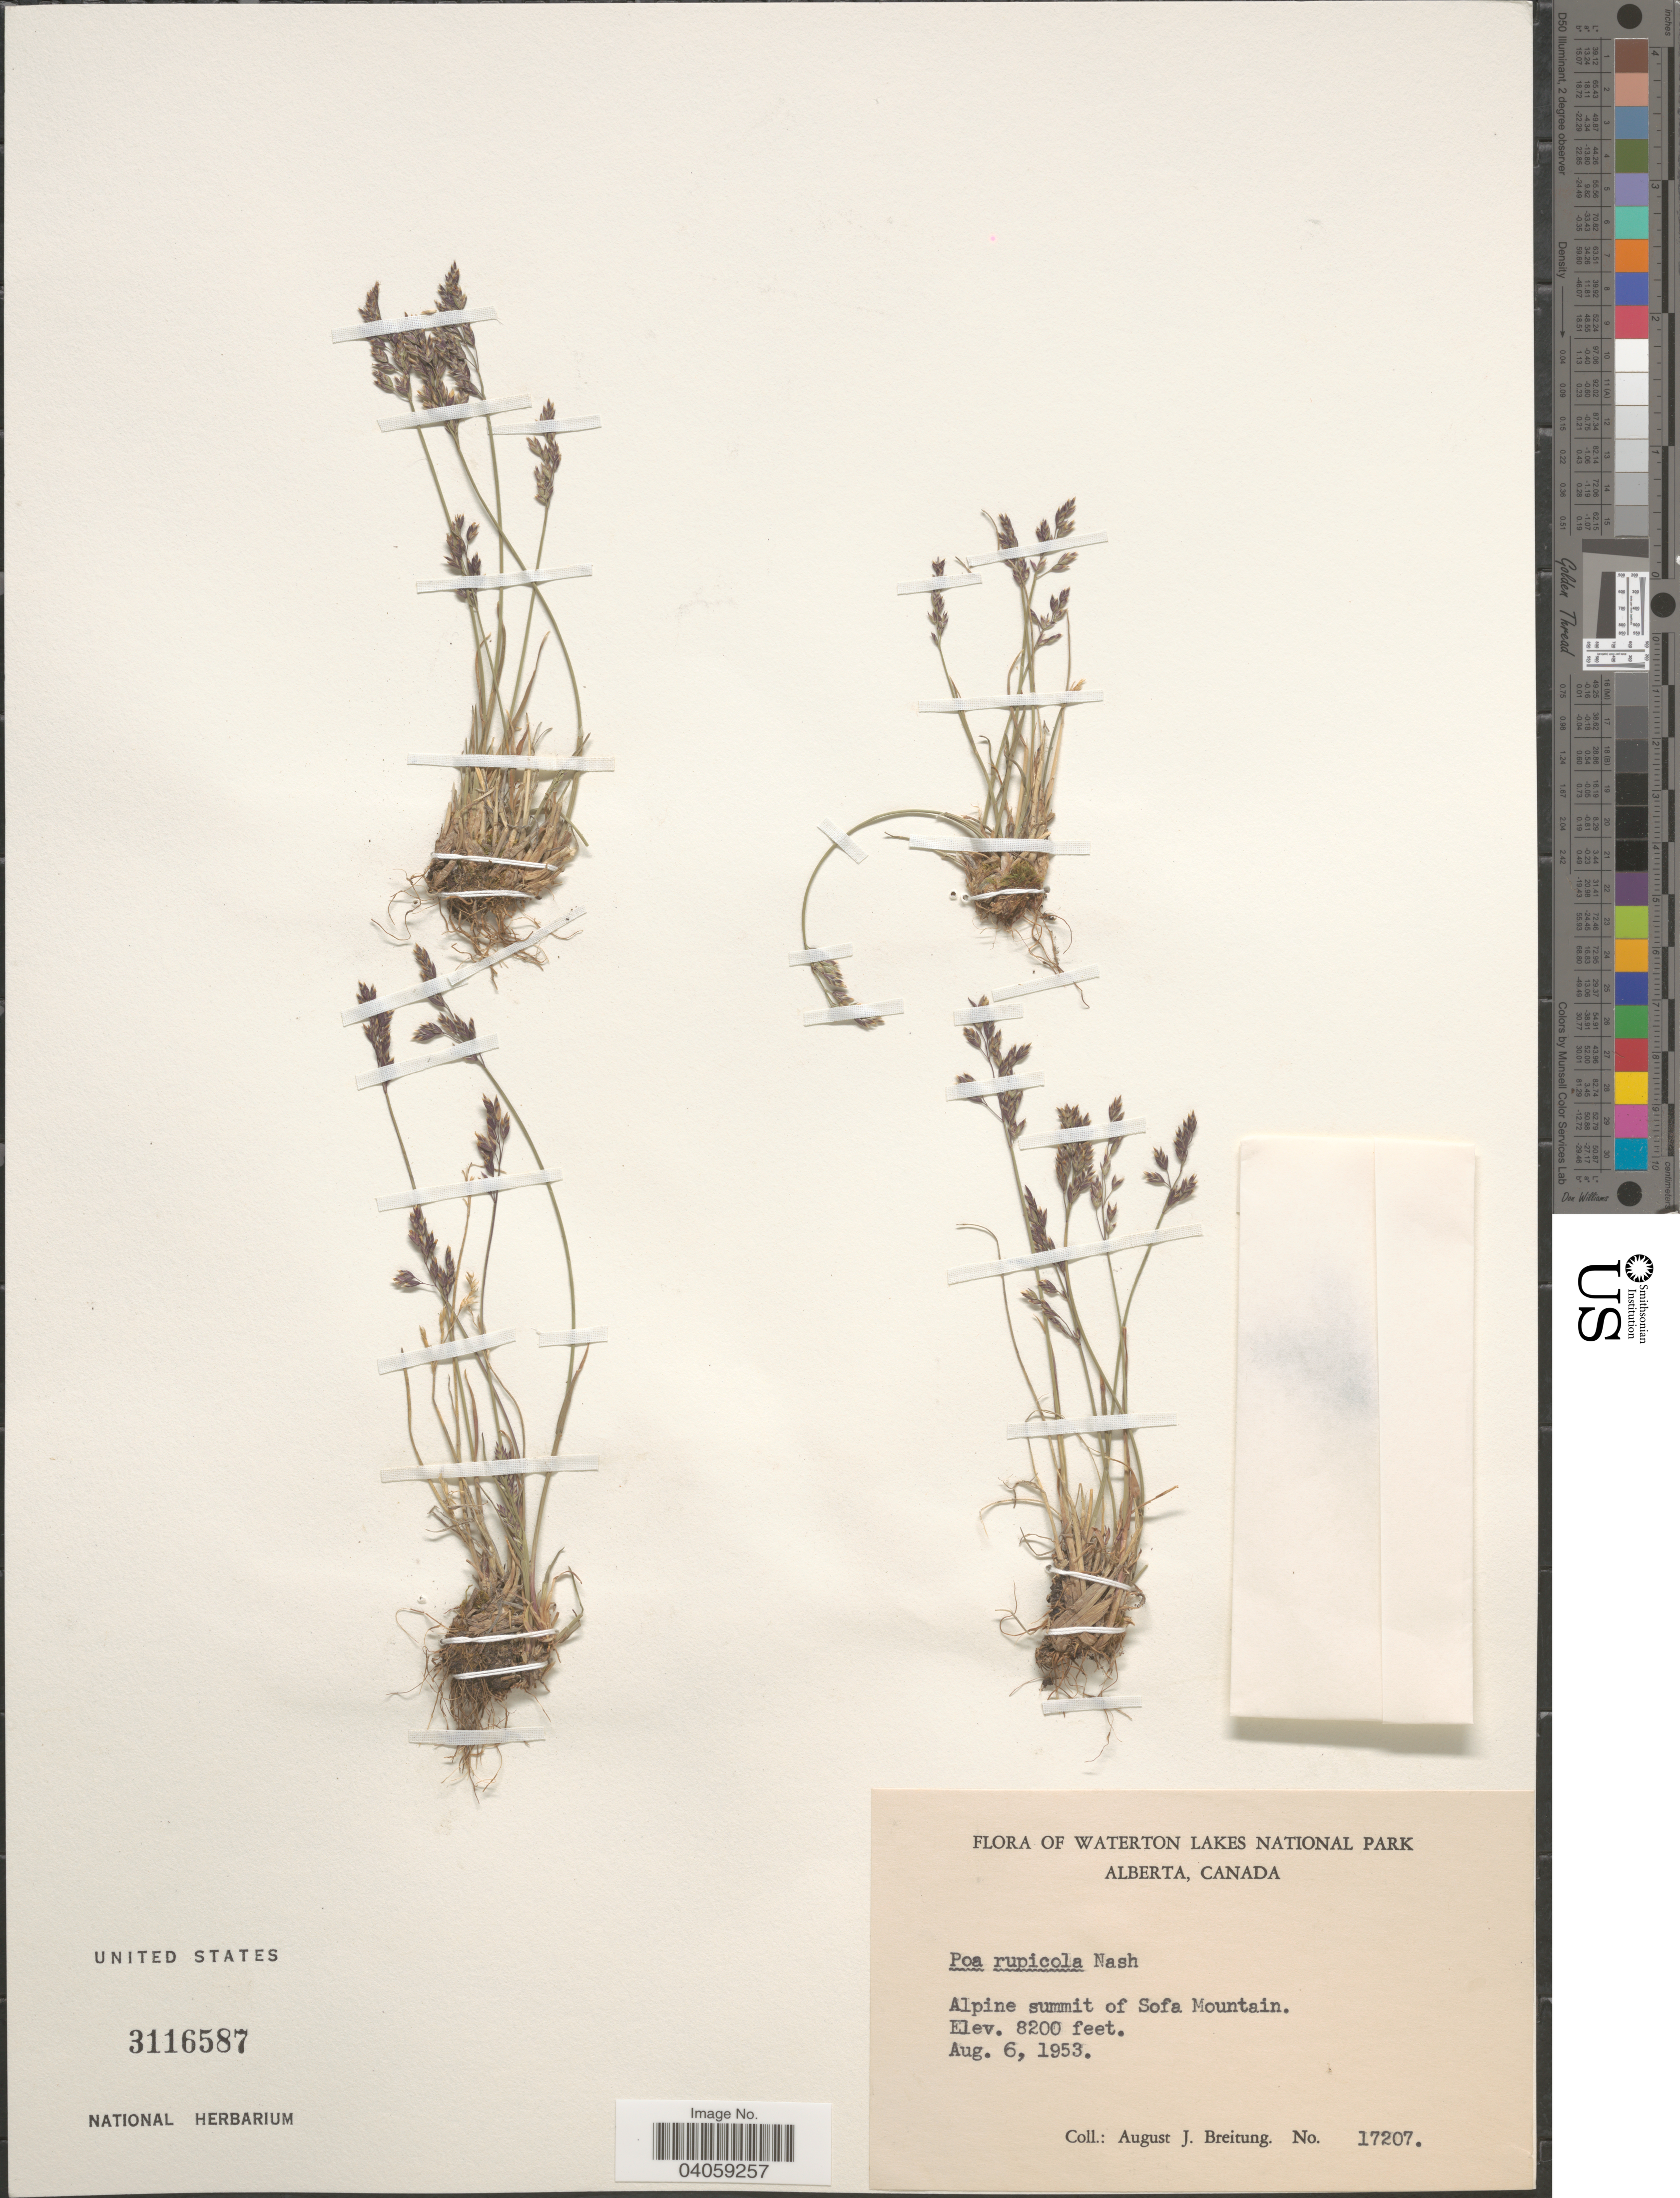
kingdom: Plantae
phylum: Tracheophyta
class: Liliopsida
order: Poales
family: Poaceae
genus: Poa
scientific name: Poa glauca subsp. rupicola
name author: (Nash) W.A. Weber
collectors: A. Breitung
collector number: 17207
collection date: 1953-08-06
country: Canada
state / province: Alberta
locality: Waterton Lakes National Park. Alpine summit of Sofa Mountain.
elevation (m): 2499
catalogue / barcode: US 3116587